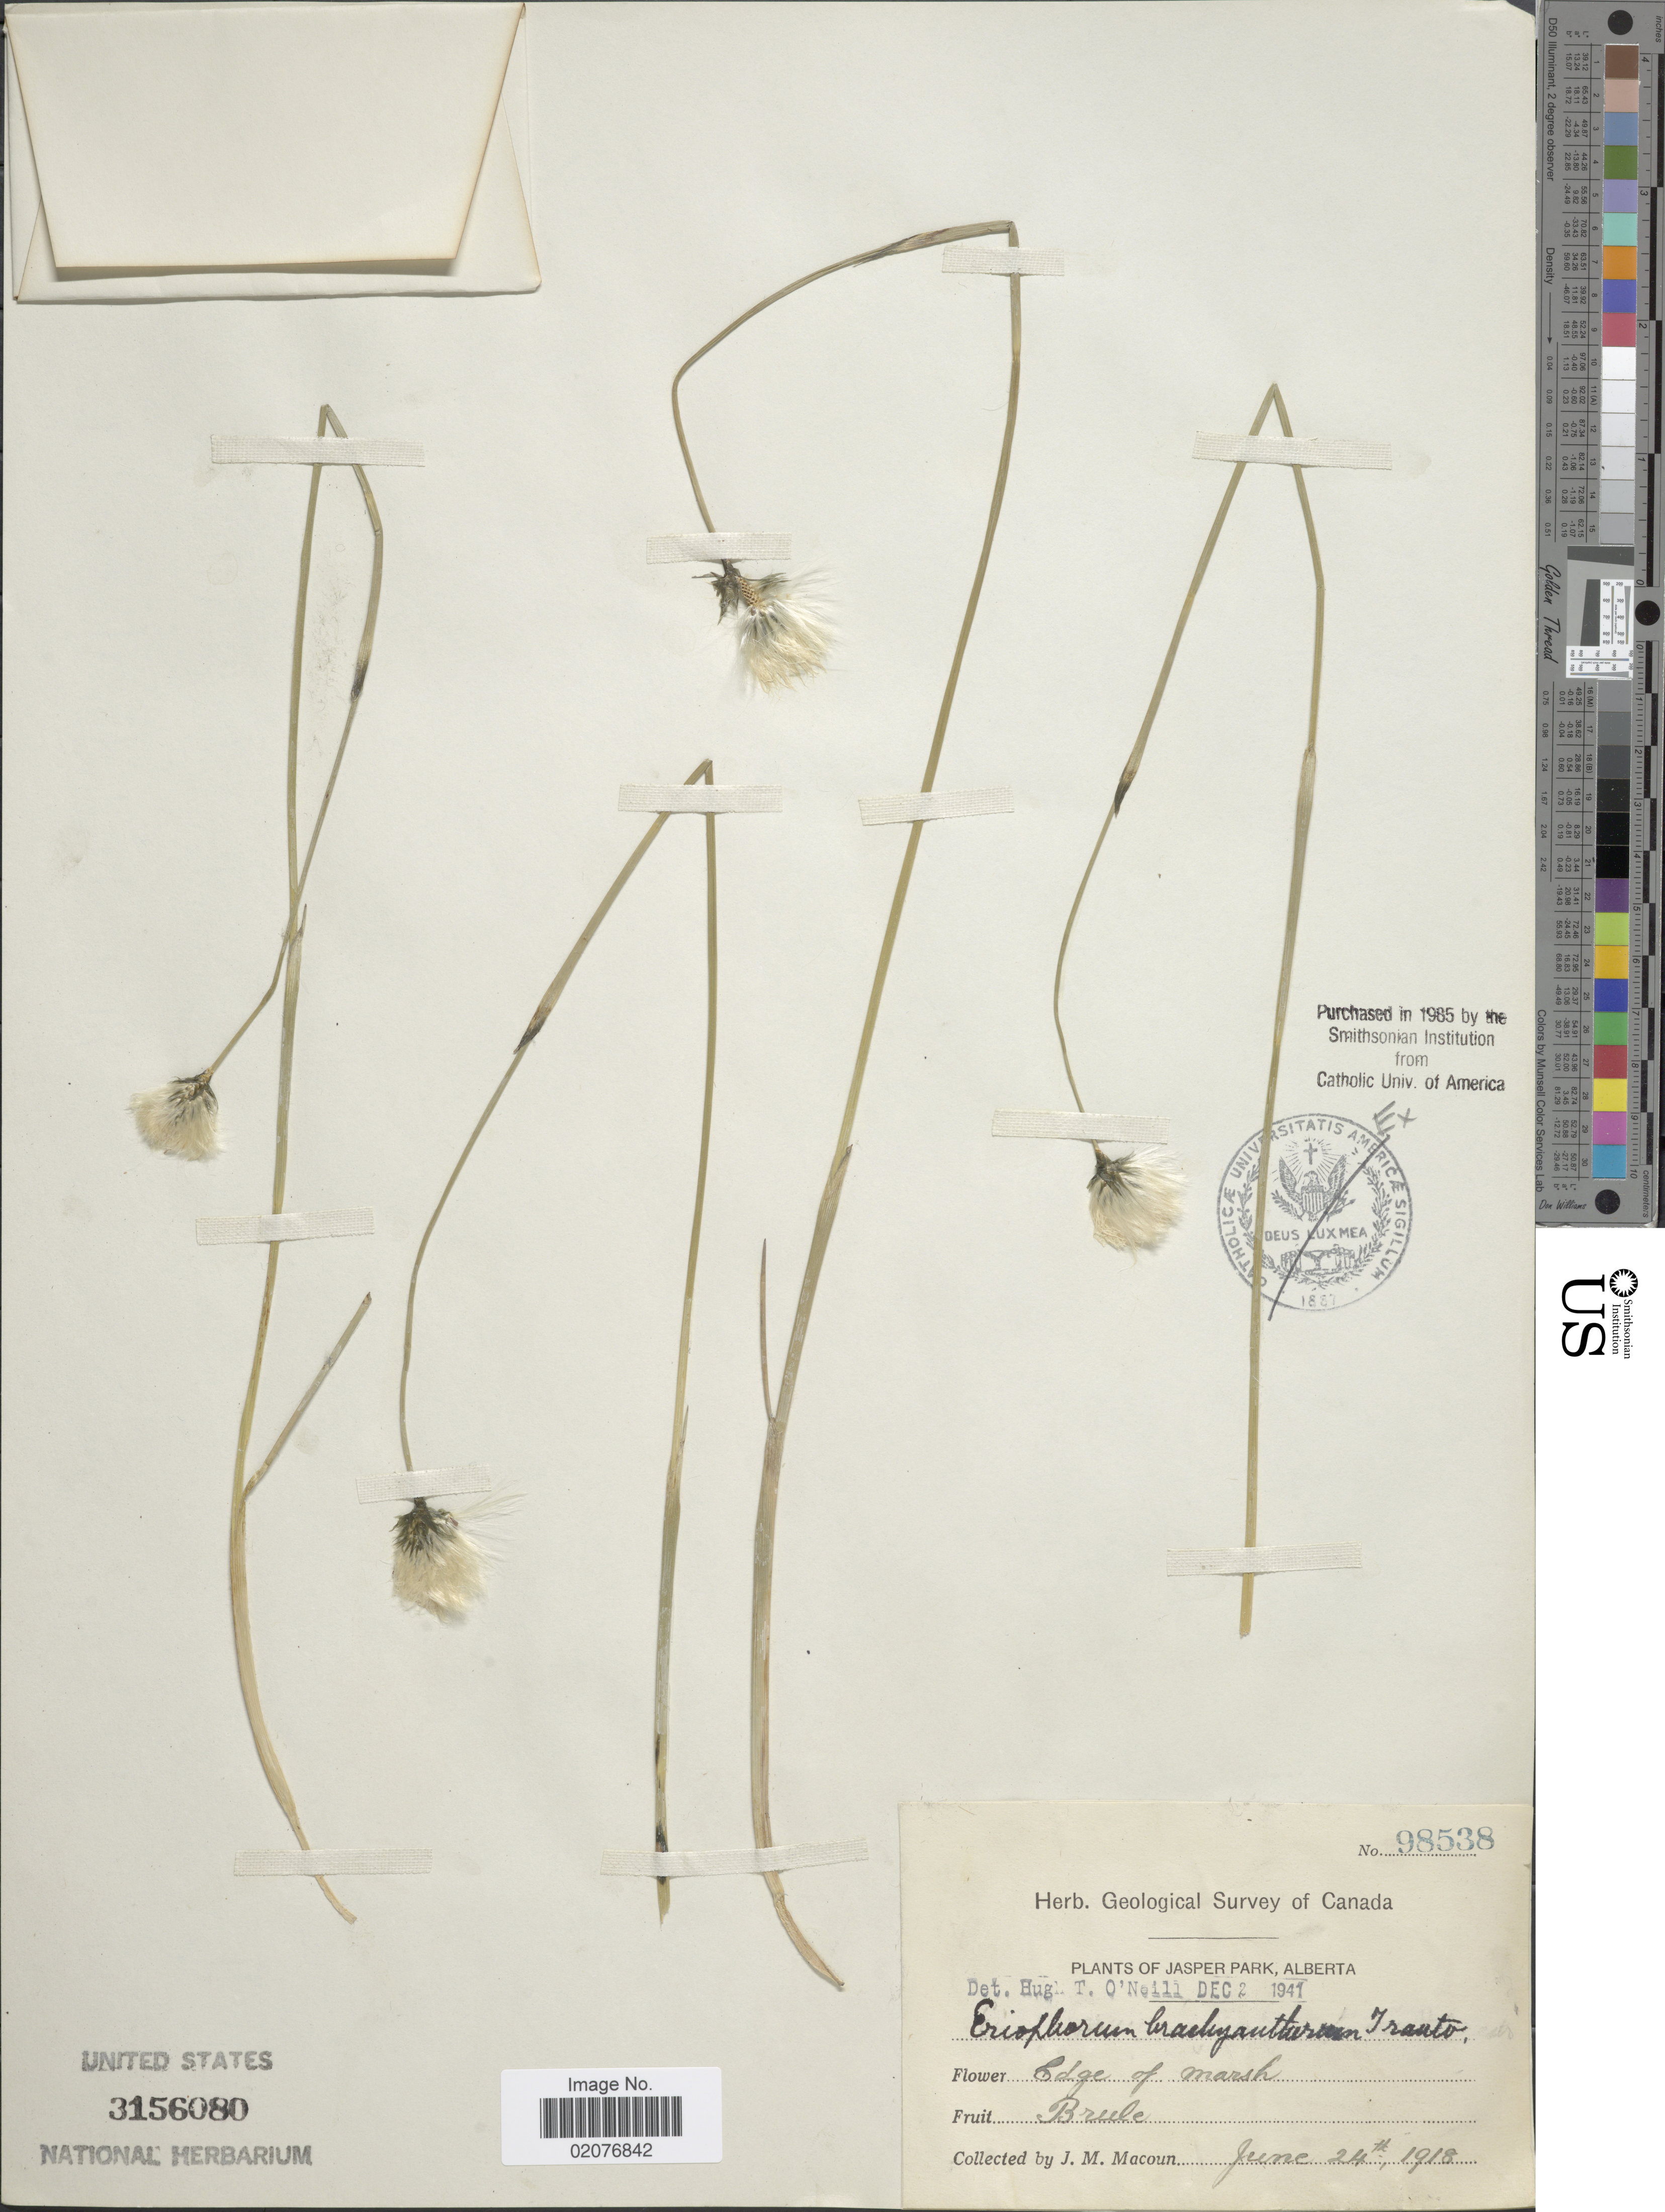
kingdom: Plantae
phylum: Tracheophyta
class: Liliopsida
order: Poales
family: Cyperaceae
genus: Eriophorum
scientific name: Eriophorum brachyantherum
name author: Trautv. & C.A. Mey.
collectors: J. M. Macoun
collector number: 98538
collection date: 1918-06-24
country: Canada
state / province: Alberta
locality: Jasper Park, Edge of marsh, Brule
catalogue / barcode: US 3156080